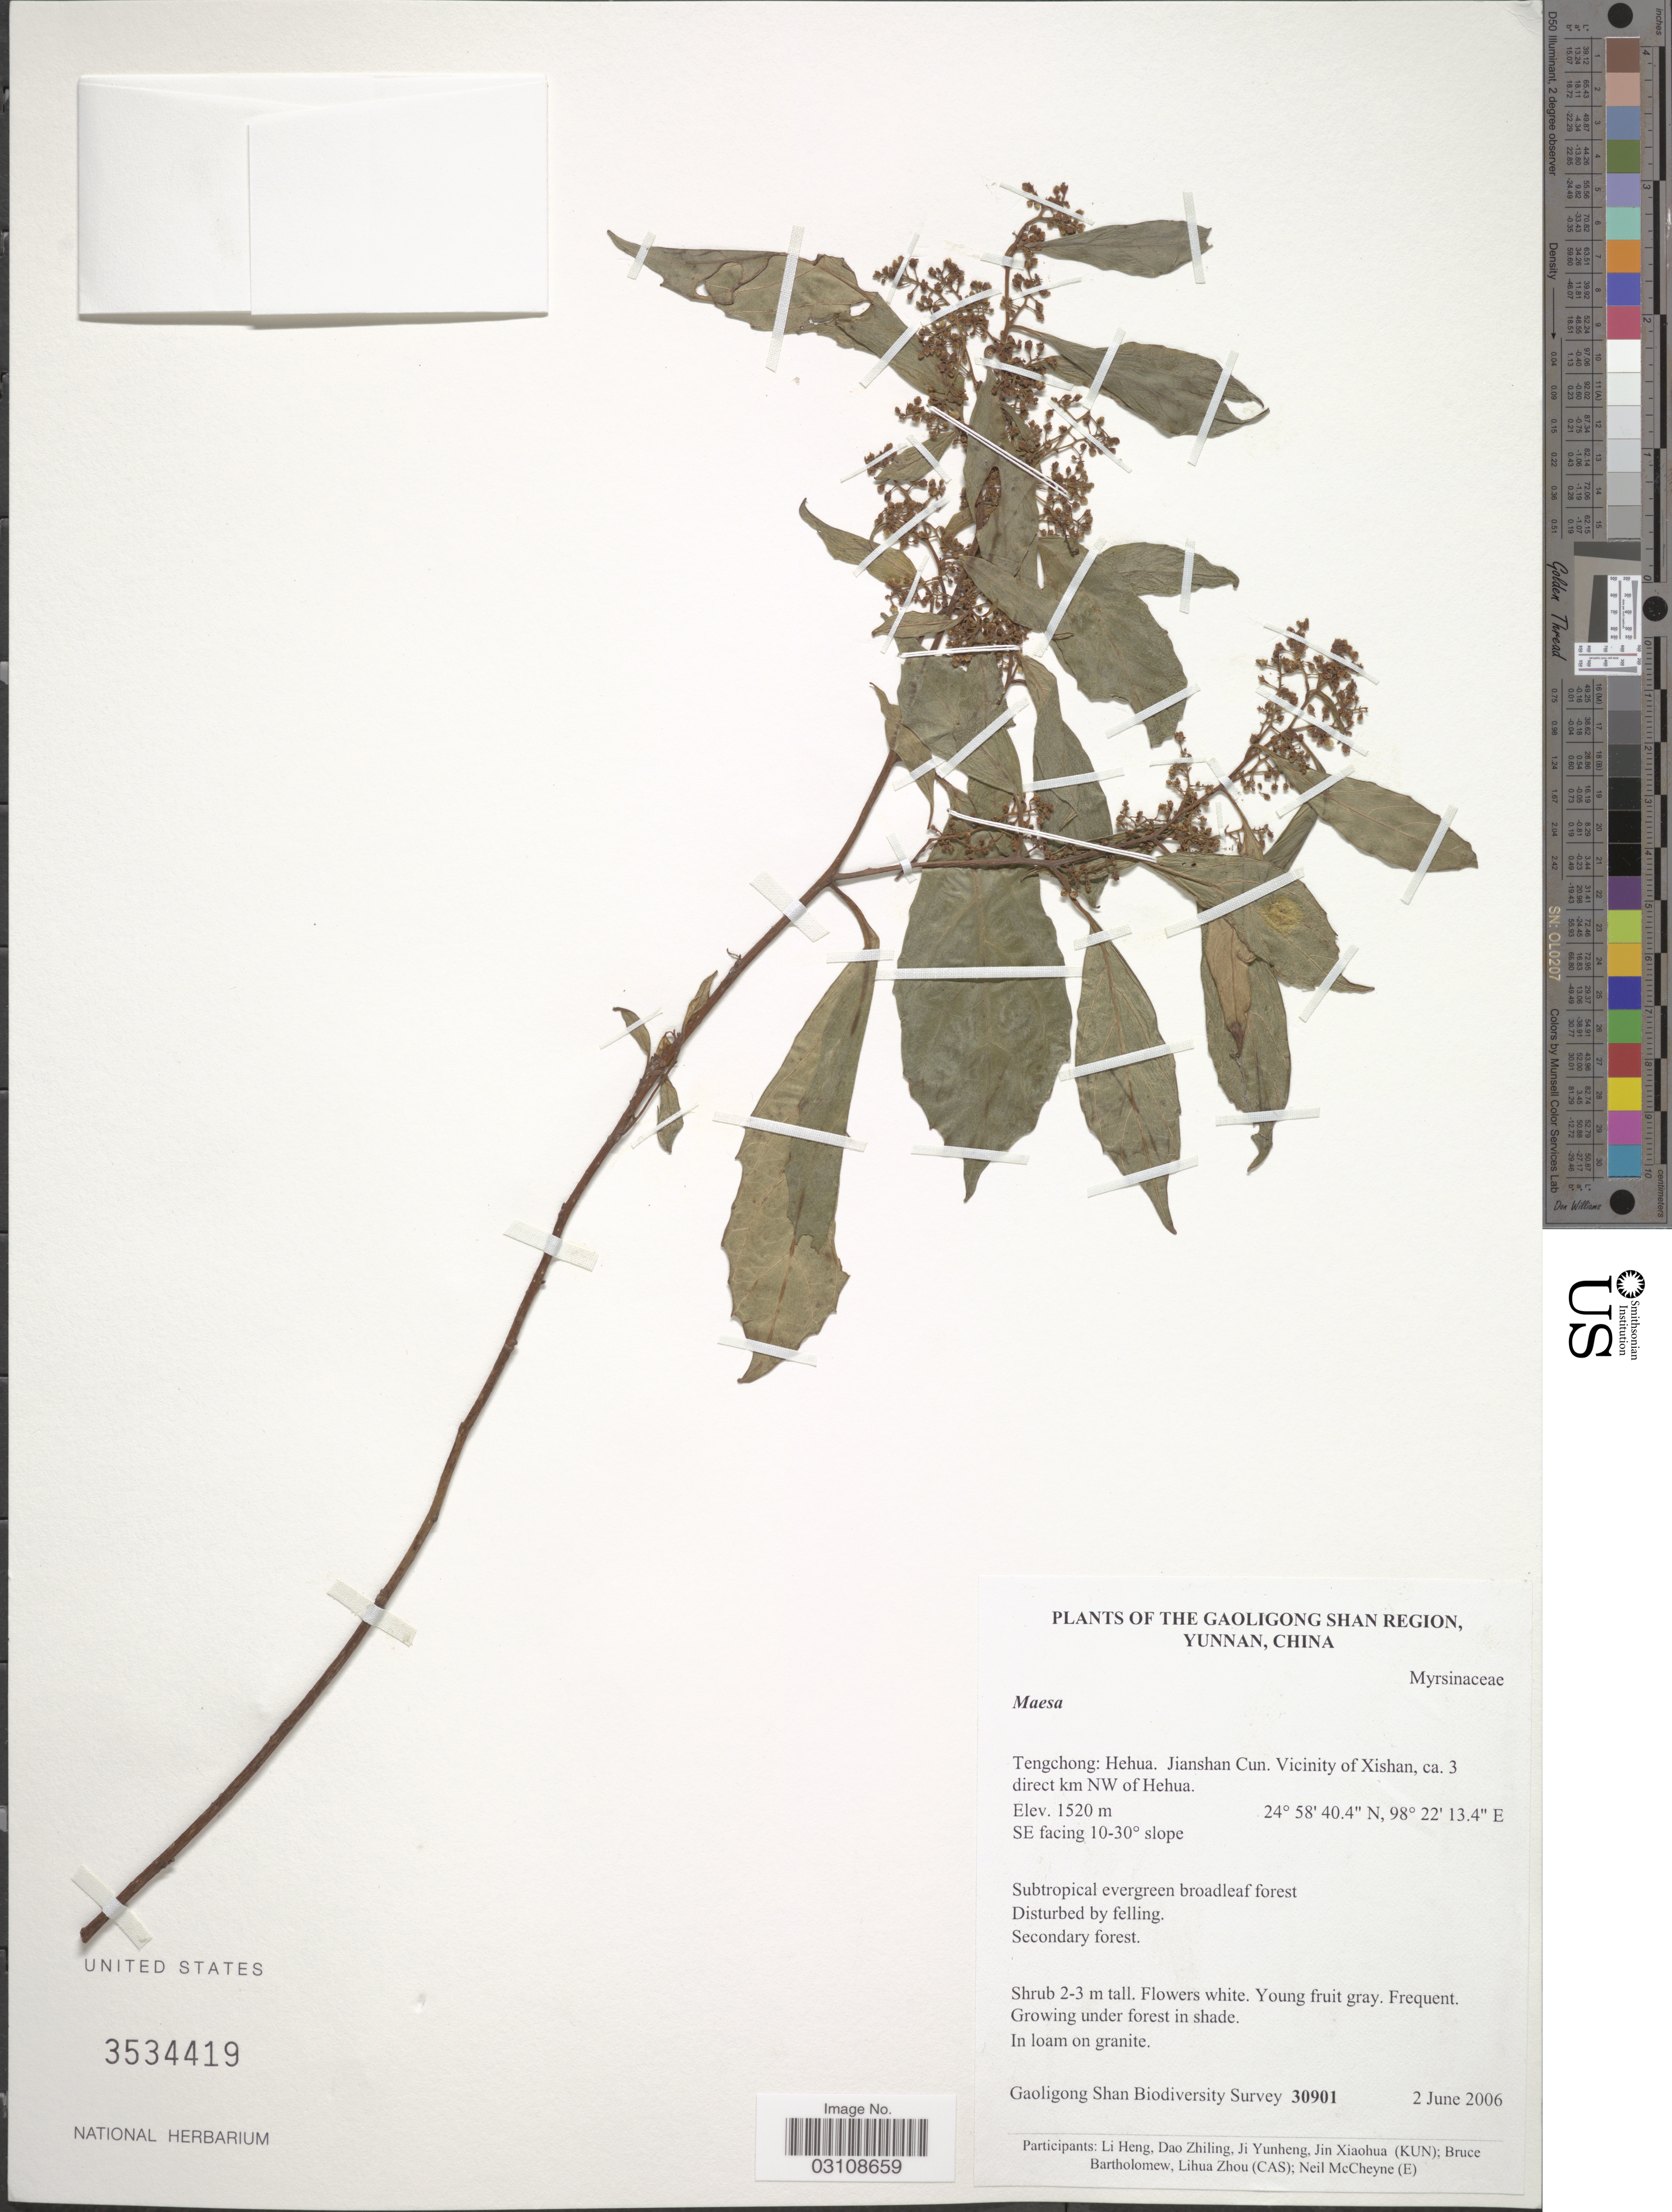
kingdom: Plantae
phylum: Tracheophyta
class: Magnoliopsida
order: Ericales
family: Primulaceae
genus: Maesa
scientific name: Maesa japonica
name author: Merr.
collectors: Gaoligong Shan Biodiversity Survey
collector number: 30901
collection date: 2006-06-02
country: China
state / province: Yunnan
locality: The Gaoligong Shan Region, Tengchong: Hehua. Jianshan Cun. Vicinity of Xishan, ca. 3 direct km NW of Hehua. SE facing 10-30° slope.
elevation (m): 1520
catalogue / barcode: US 3534419